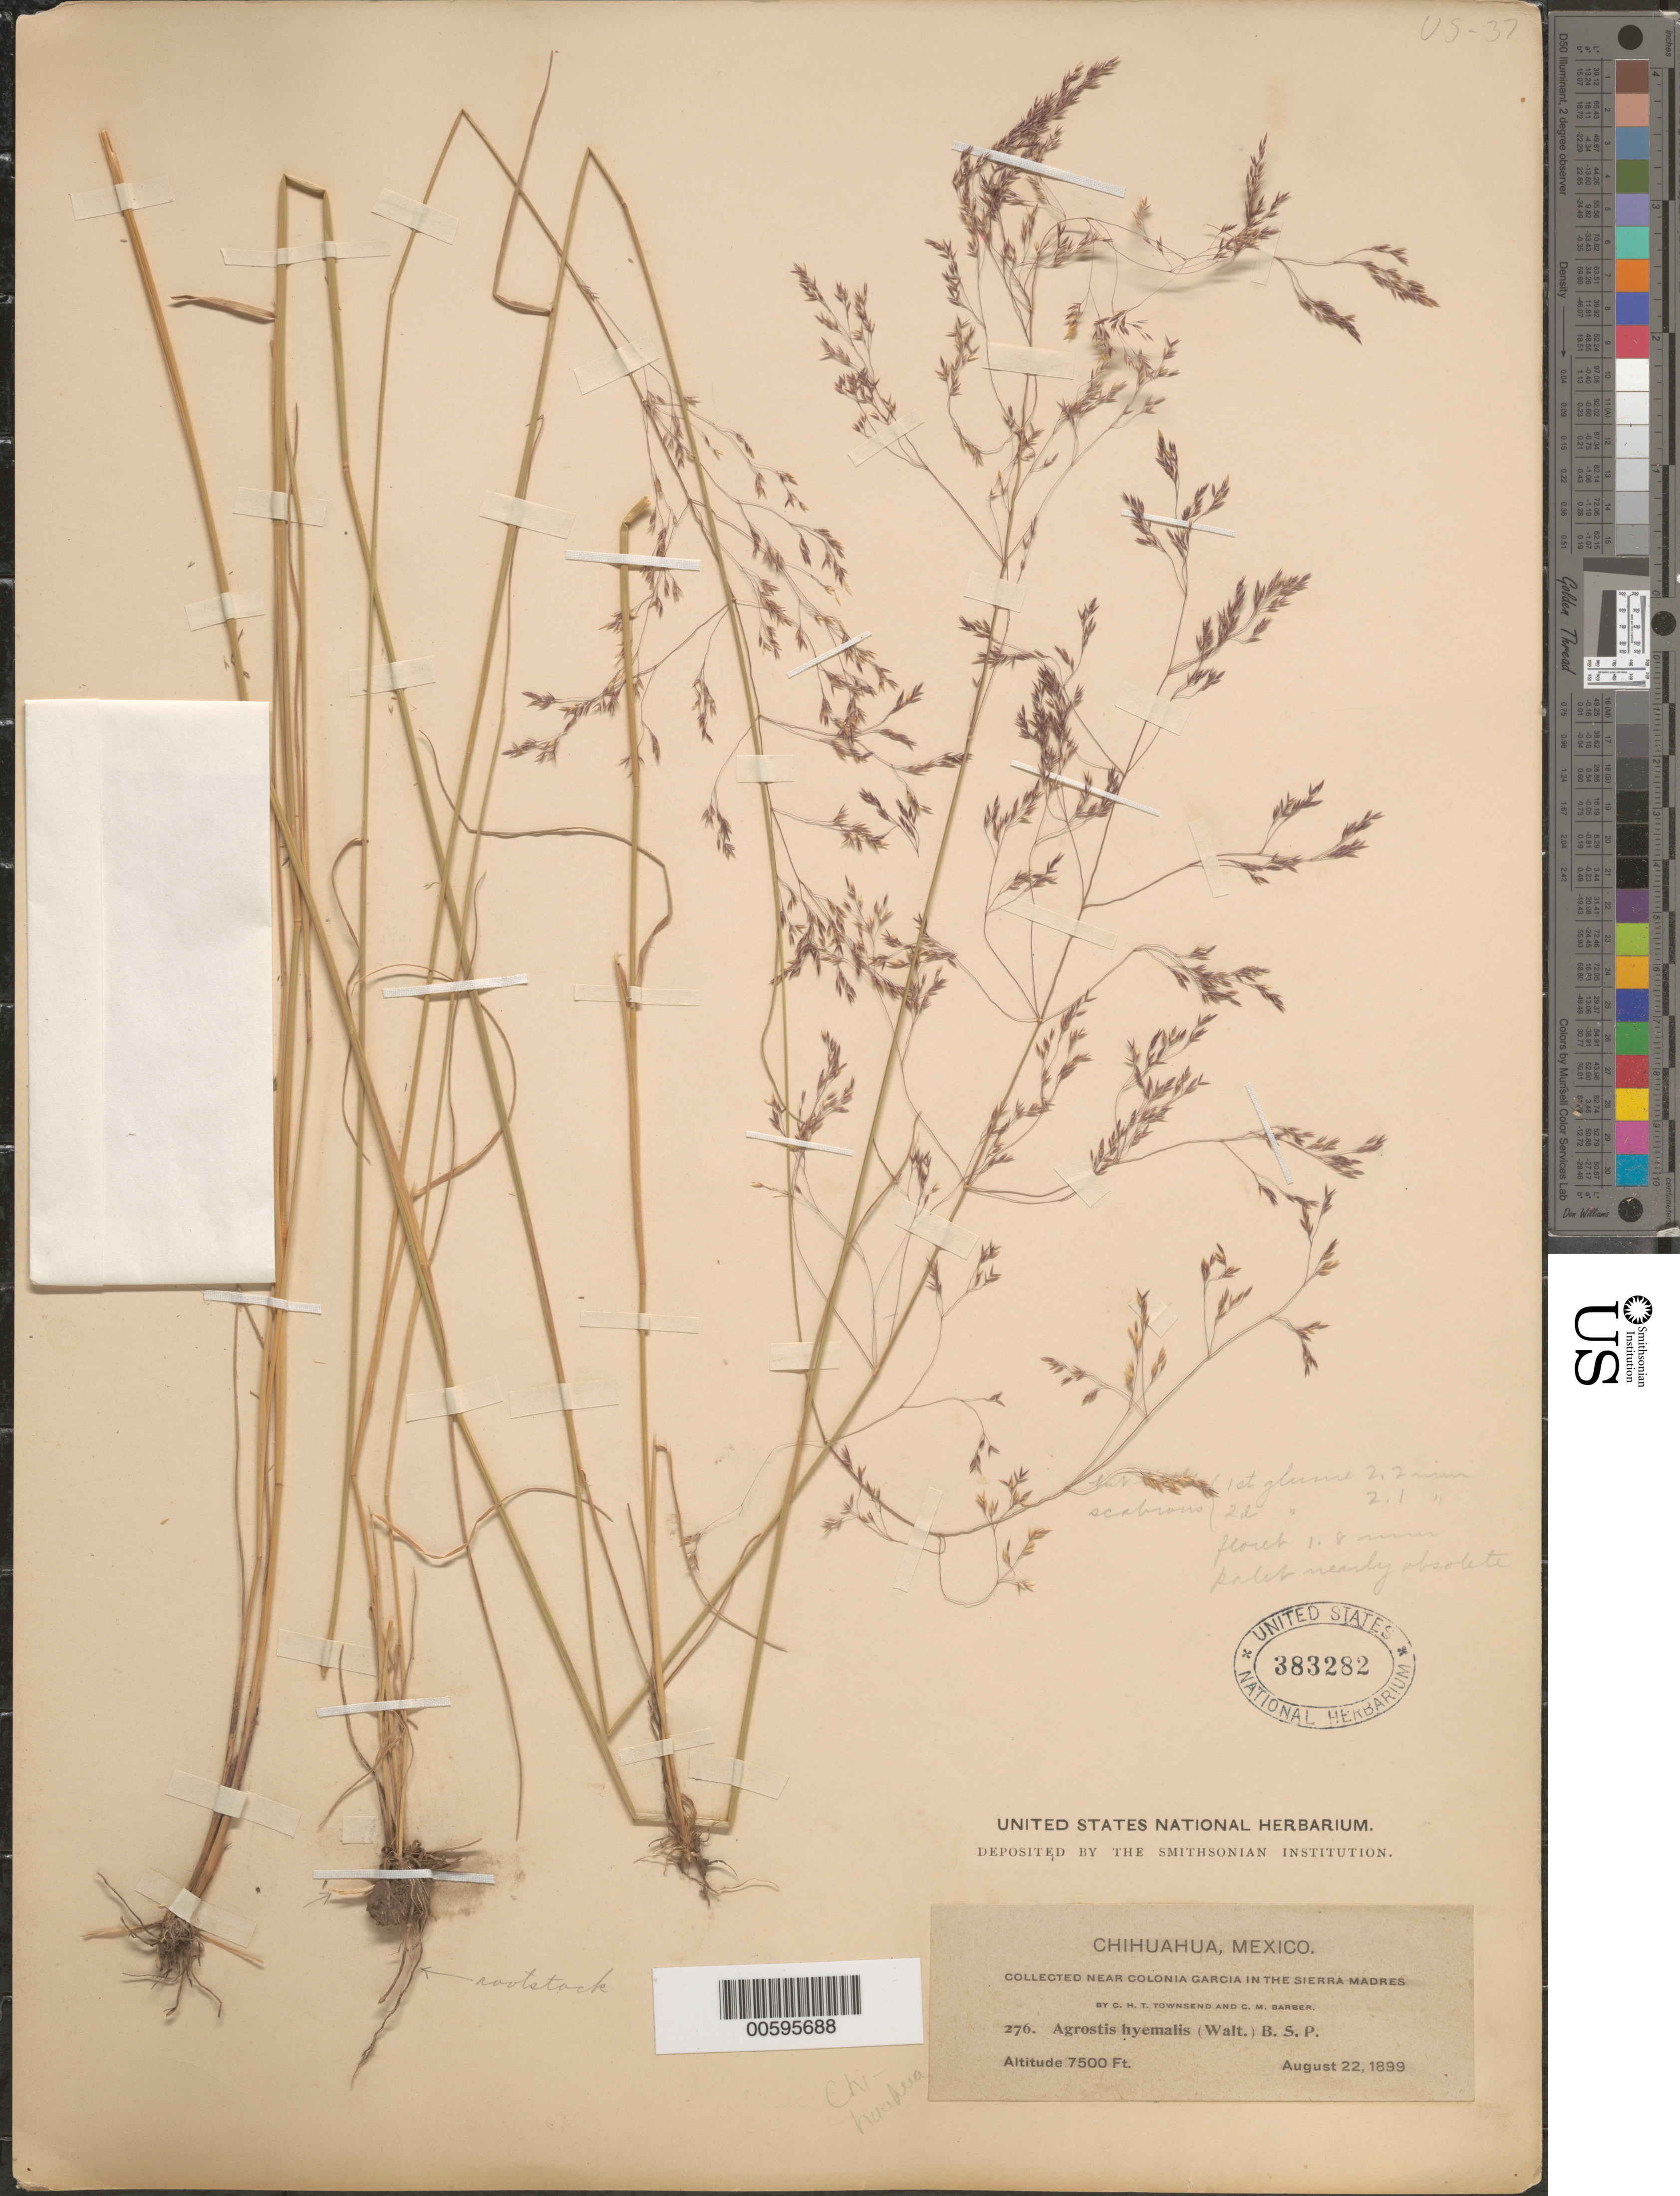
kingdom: Plantae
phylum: Tracheophyta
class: Liliopsida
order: Poales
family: Poaceae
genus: Agrostis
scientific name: Agrostis hyemalis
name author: (Walter) Britton et al.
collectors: C. H. T. Townsend & C. Barber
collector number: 276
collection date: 1899-08-22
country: Mexico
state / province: Chihuahua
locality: Near Colonia Garcia in the Sierra Madres.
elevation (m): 2286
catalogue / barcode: US 383282